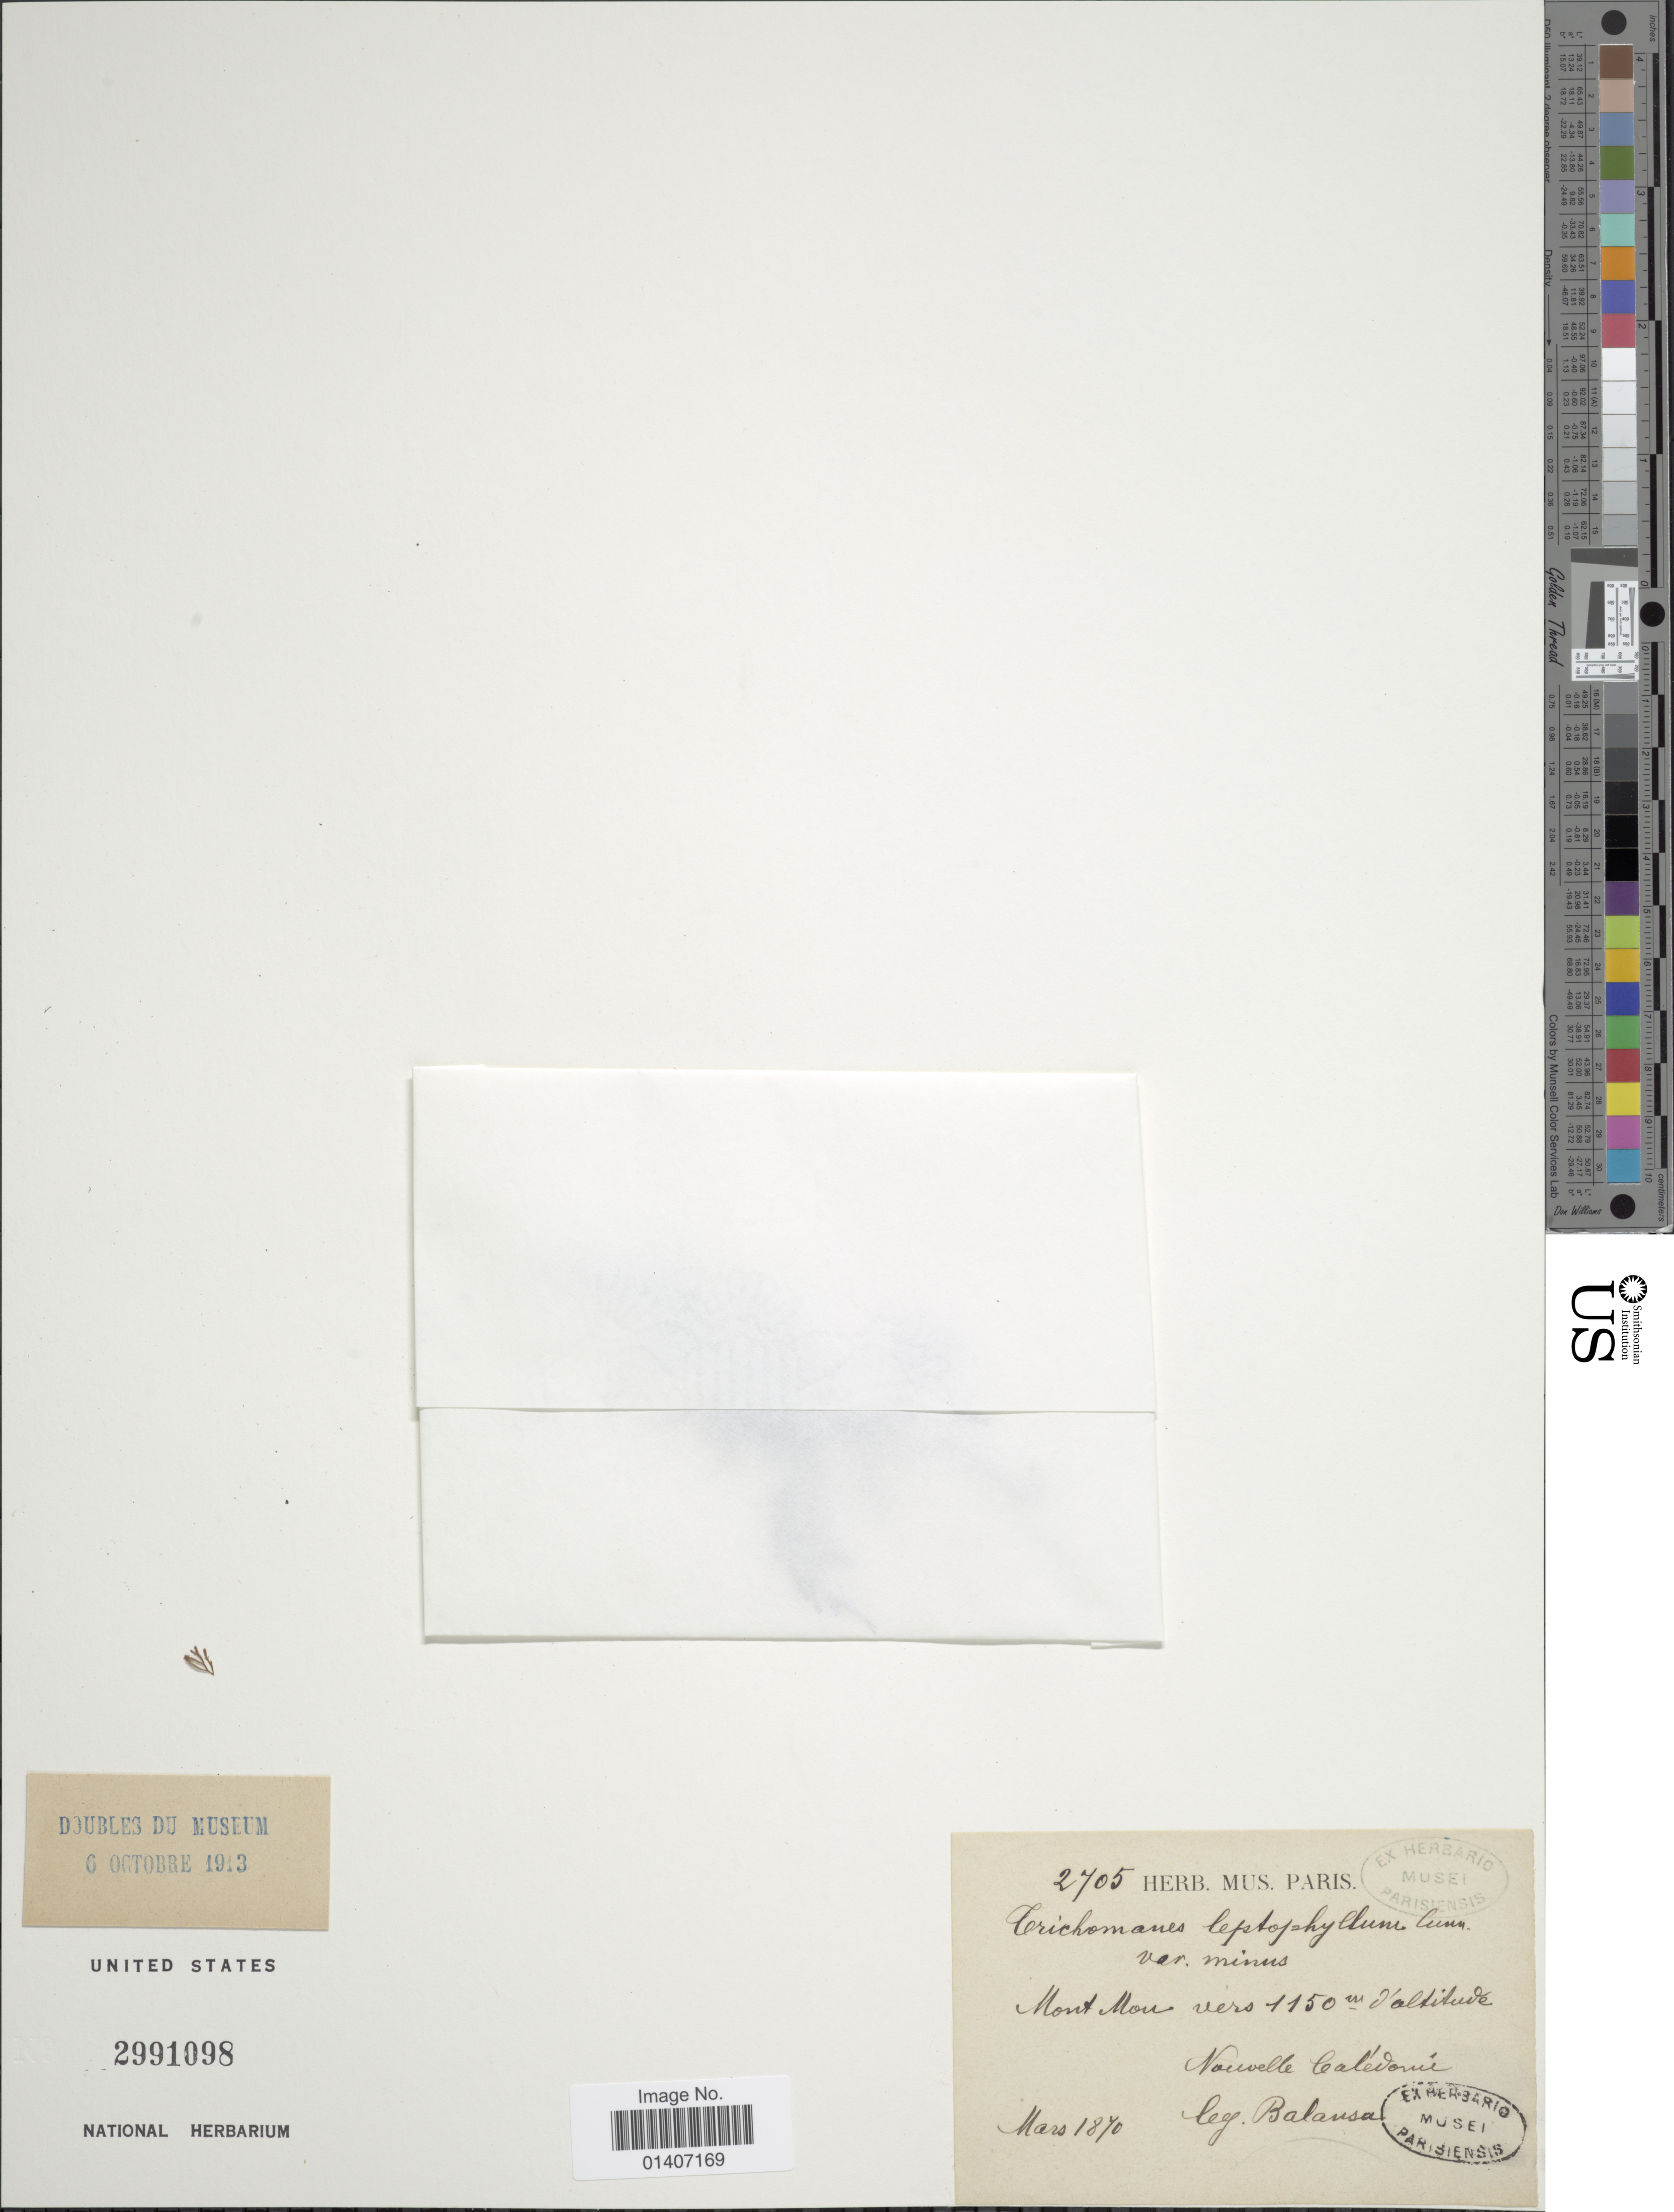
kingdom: Plantae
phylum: Tracheophyta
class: Polypodiopsida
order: Hymenophyllales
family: Hymenophyllaceae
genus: Abrodictyum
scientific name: Abrodictyum asae-grayi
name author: (Bosch) Ebihara & K. Iwats.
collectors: -. Balansa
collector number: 2705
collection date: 1870-03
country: New Caledonia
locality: Mont Mou Nouvelle Caledonie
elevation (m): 1150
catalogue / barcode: US 2991098